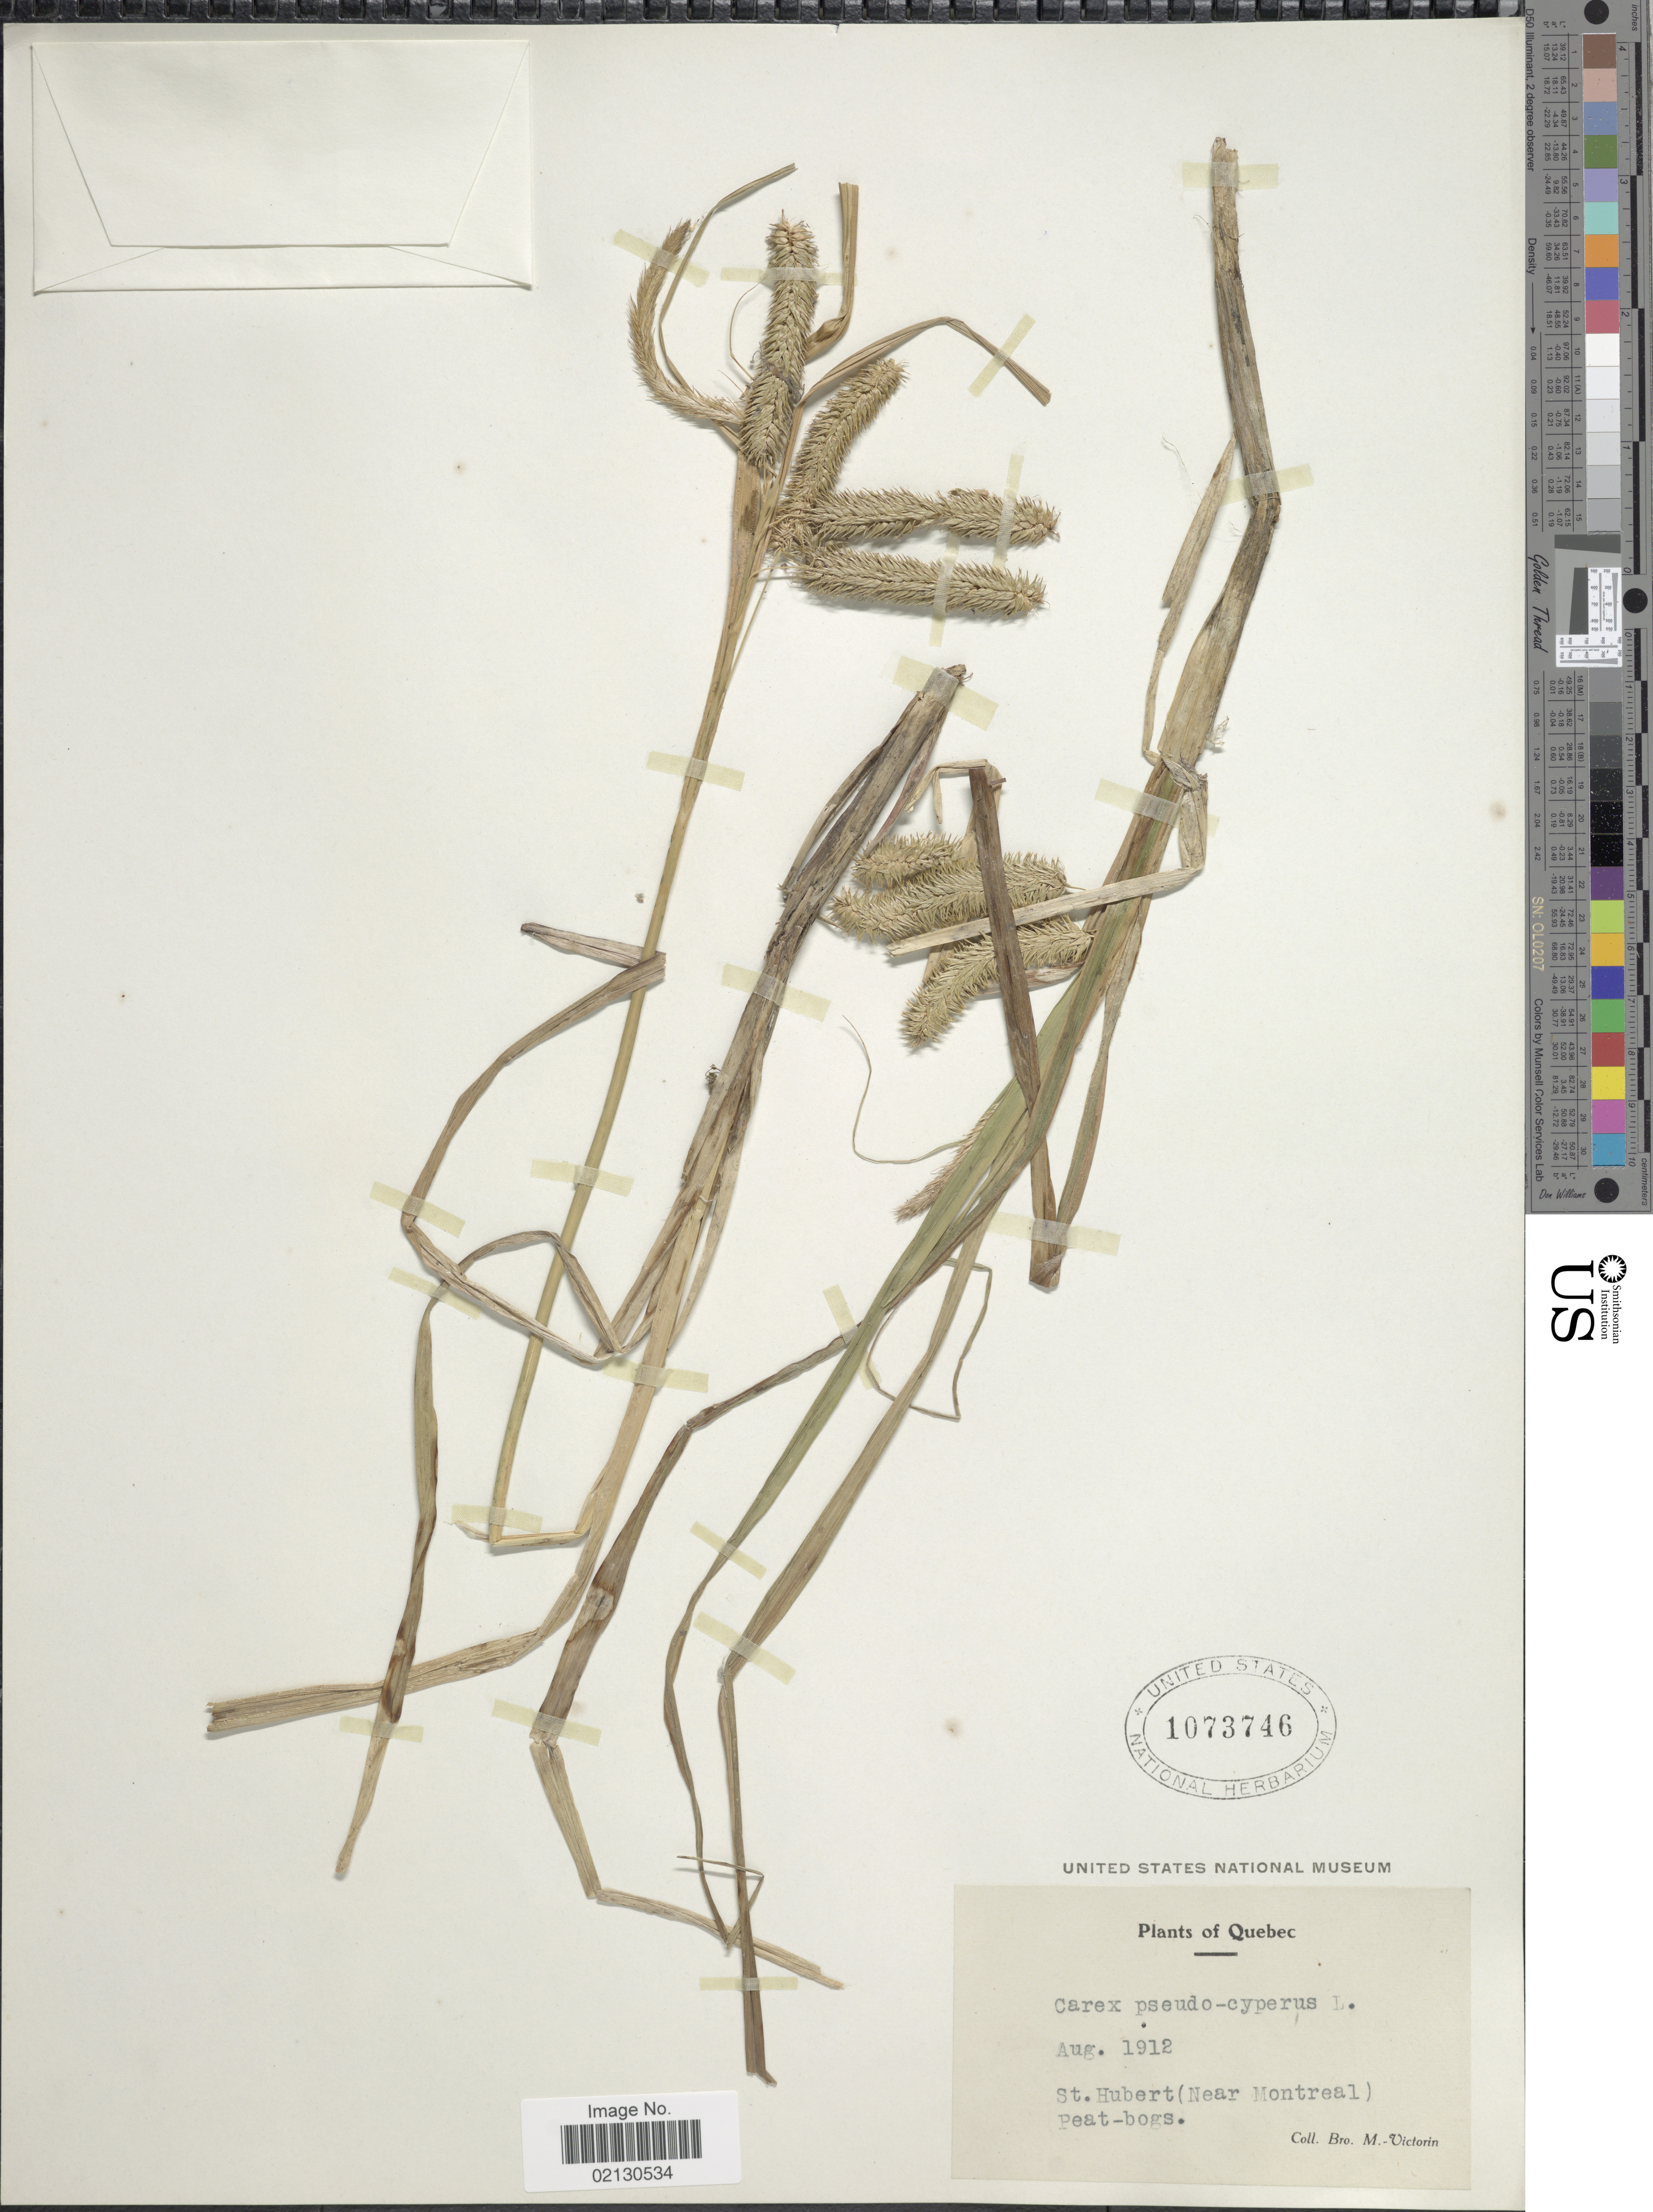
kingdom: Plantae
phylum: Tracheophyta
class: Liliopsida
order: Poales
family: Cyperaceae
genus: Carex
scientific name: Carex pseudocyperus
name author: L.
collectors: Fr. Marie-Victorin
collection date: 1912-08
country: Canada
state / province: Quebec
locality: St. Hubert (Near Montreal)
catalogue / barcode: US 1073746